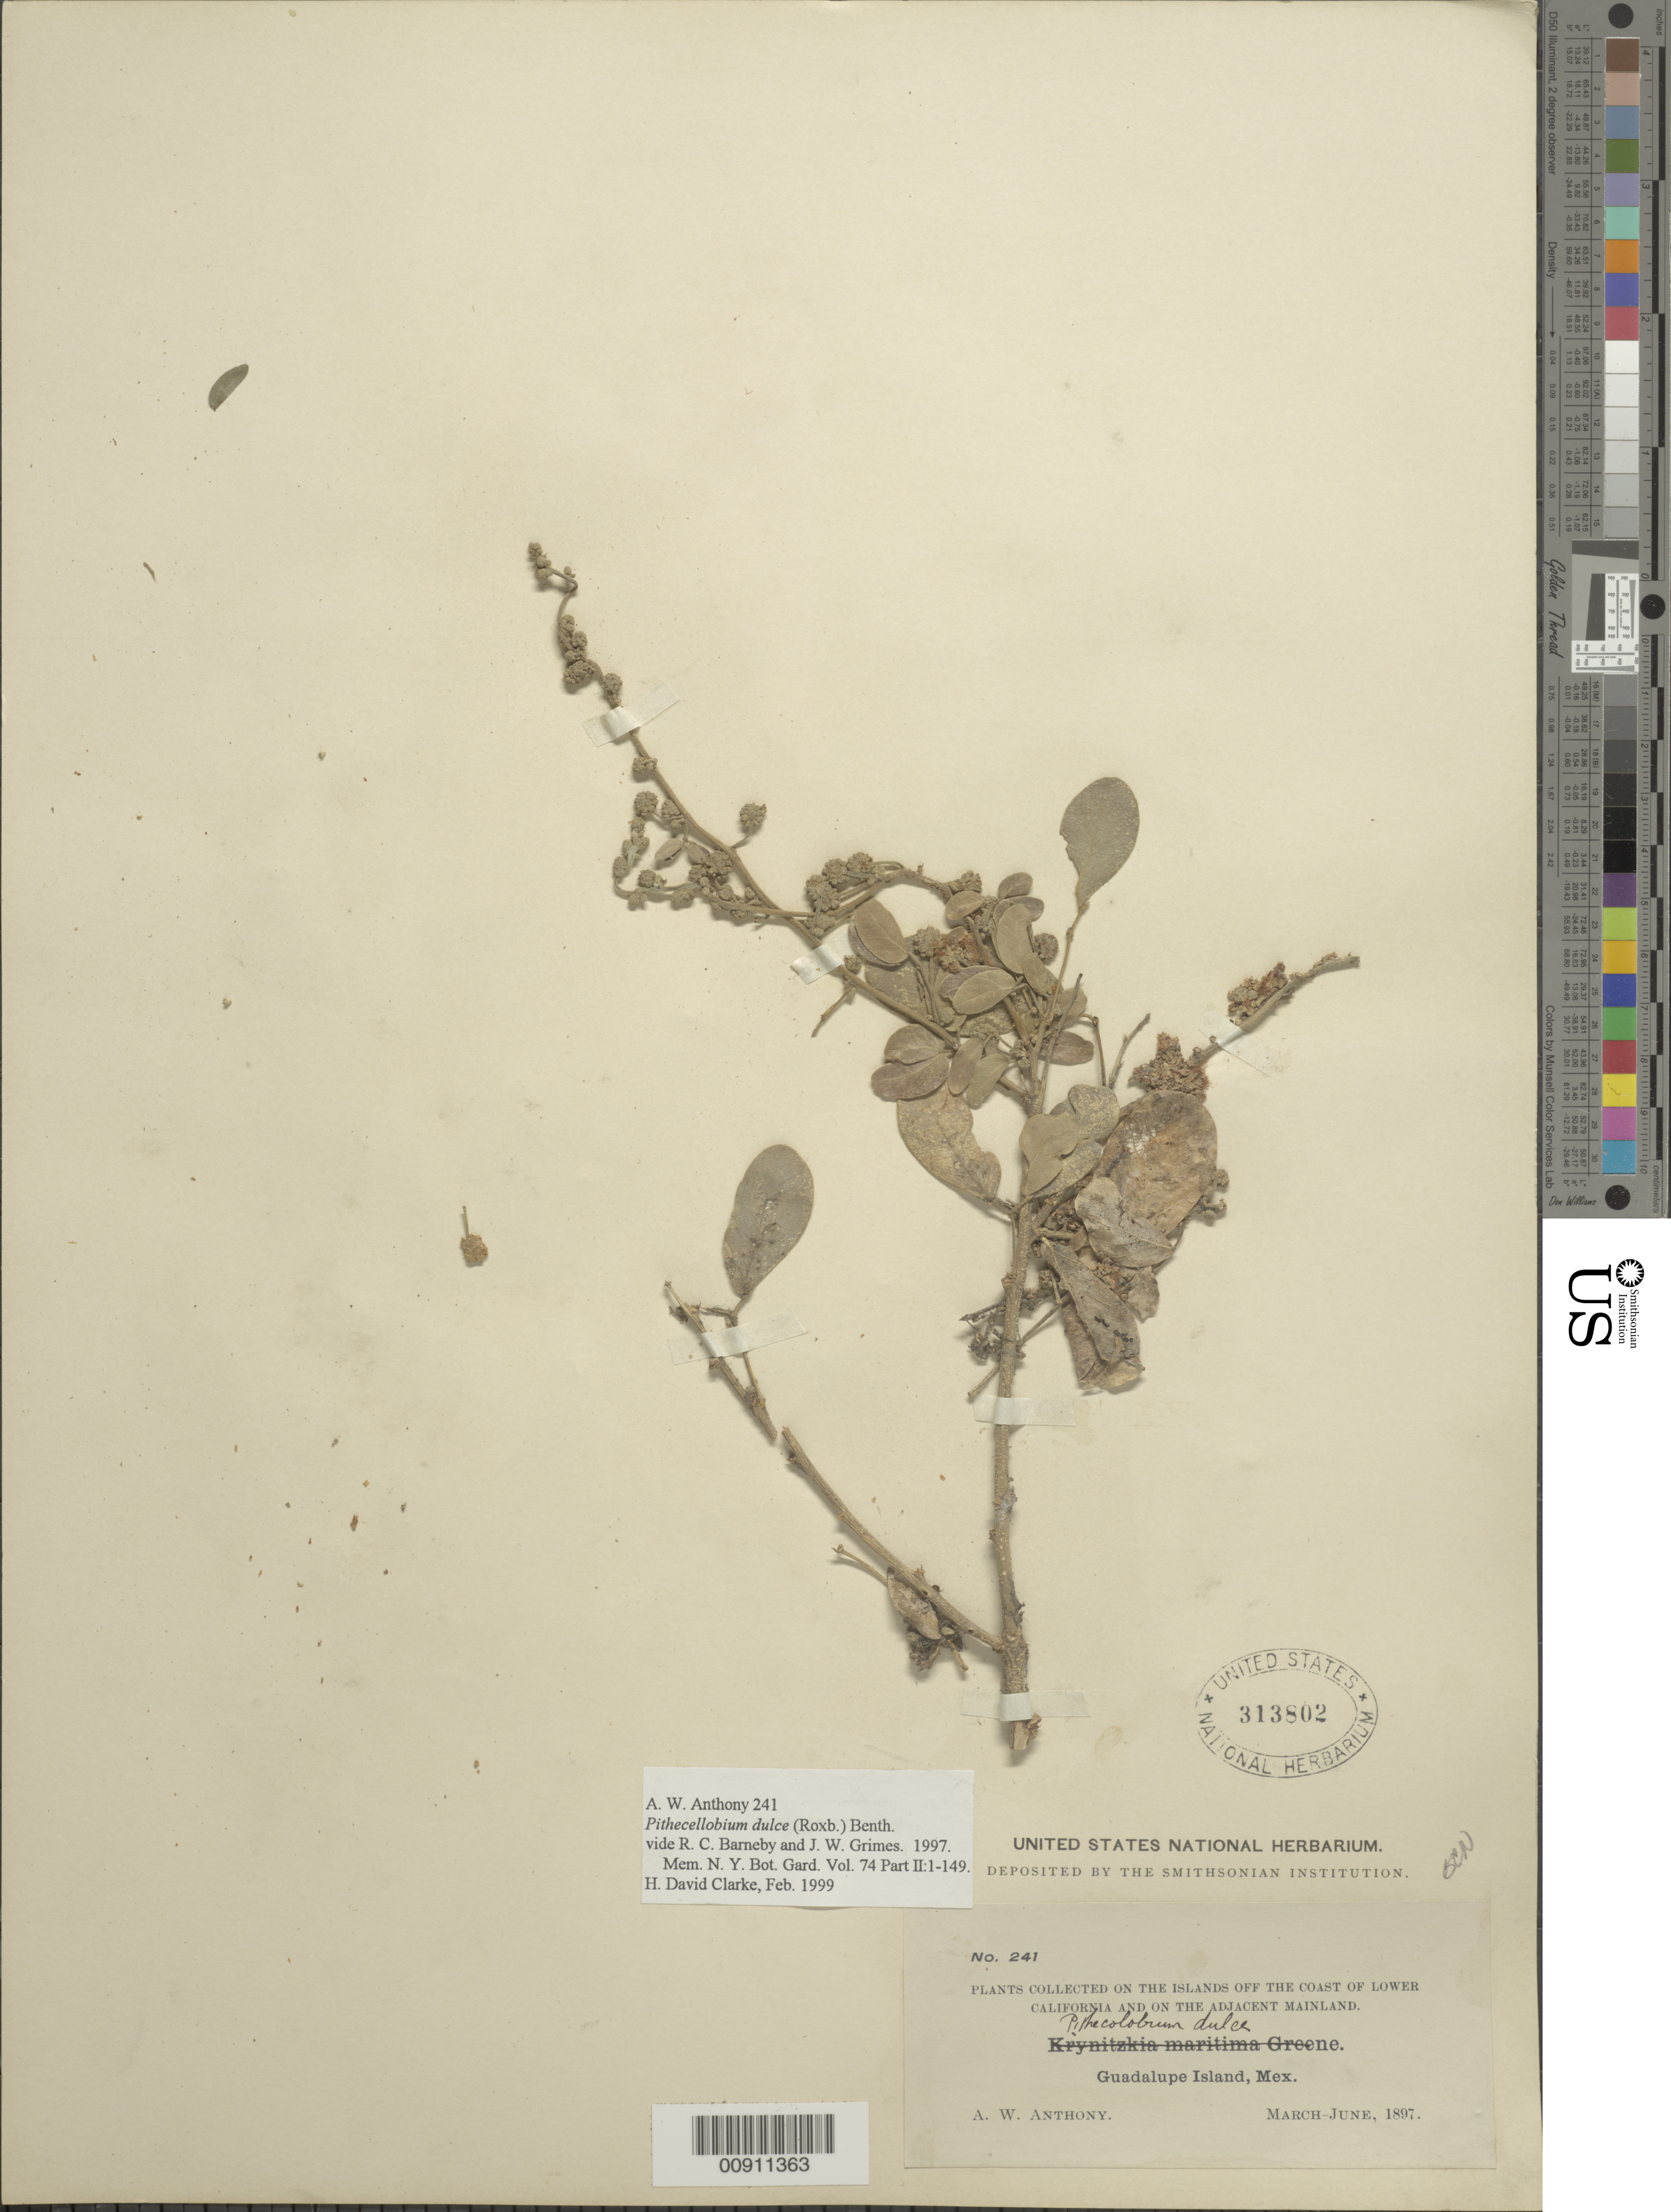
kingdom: Plantae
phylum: Tracheophyta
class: Magnoliopsida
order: Fabales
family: Fabaceae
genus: Pithecellobium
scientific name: Pithecellobium dulce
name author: (Roxb.) Benth.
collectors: A. W. Anthony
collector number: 241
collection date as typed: Mar 1897 to -- Jun 1897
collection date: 1897-03/1897-06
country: Mexico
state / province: Baja California Norte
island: Guadalupe I.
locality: Guadalupe Island.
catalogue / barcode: US 313802